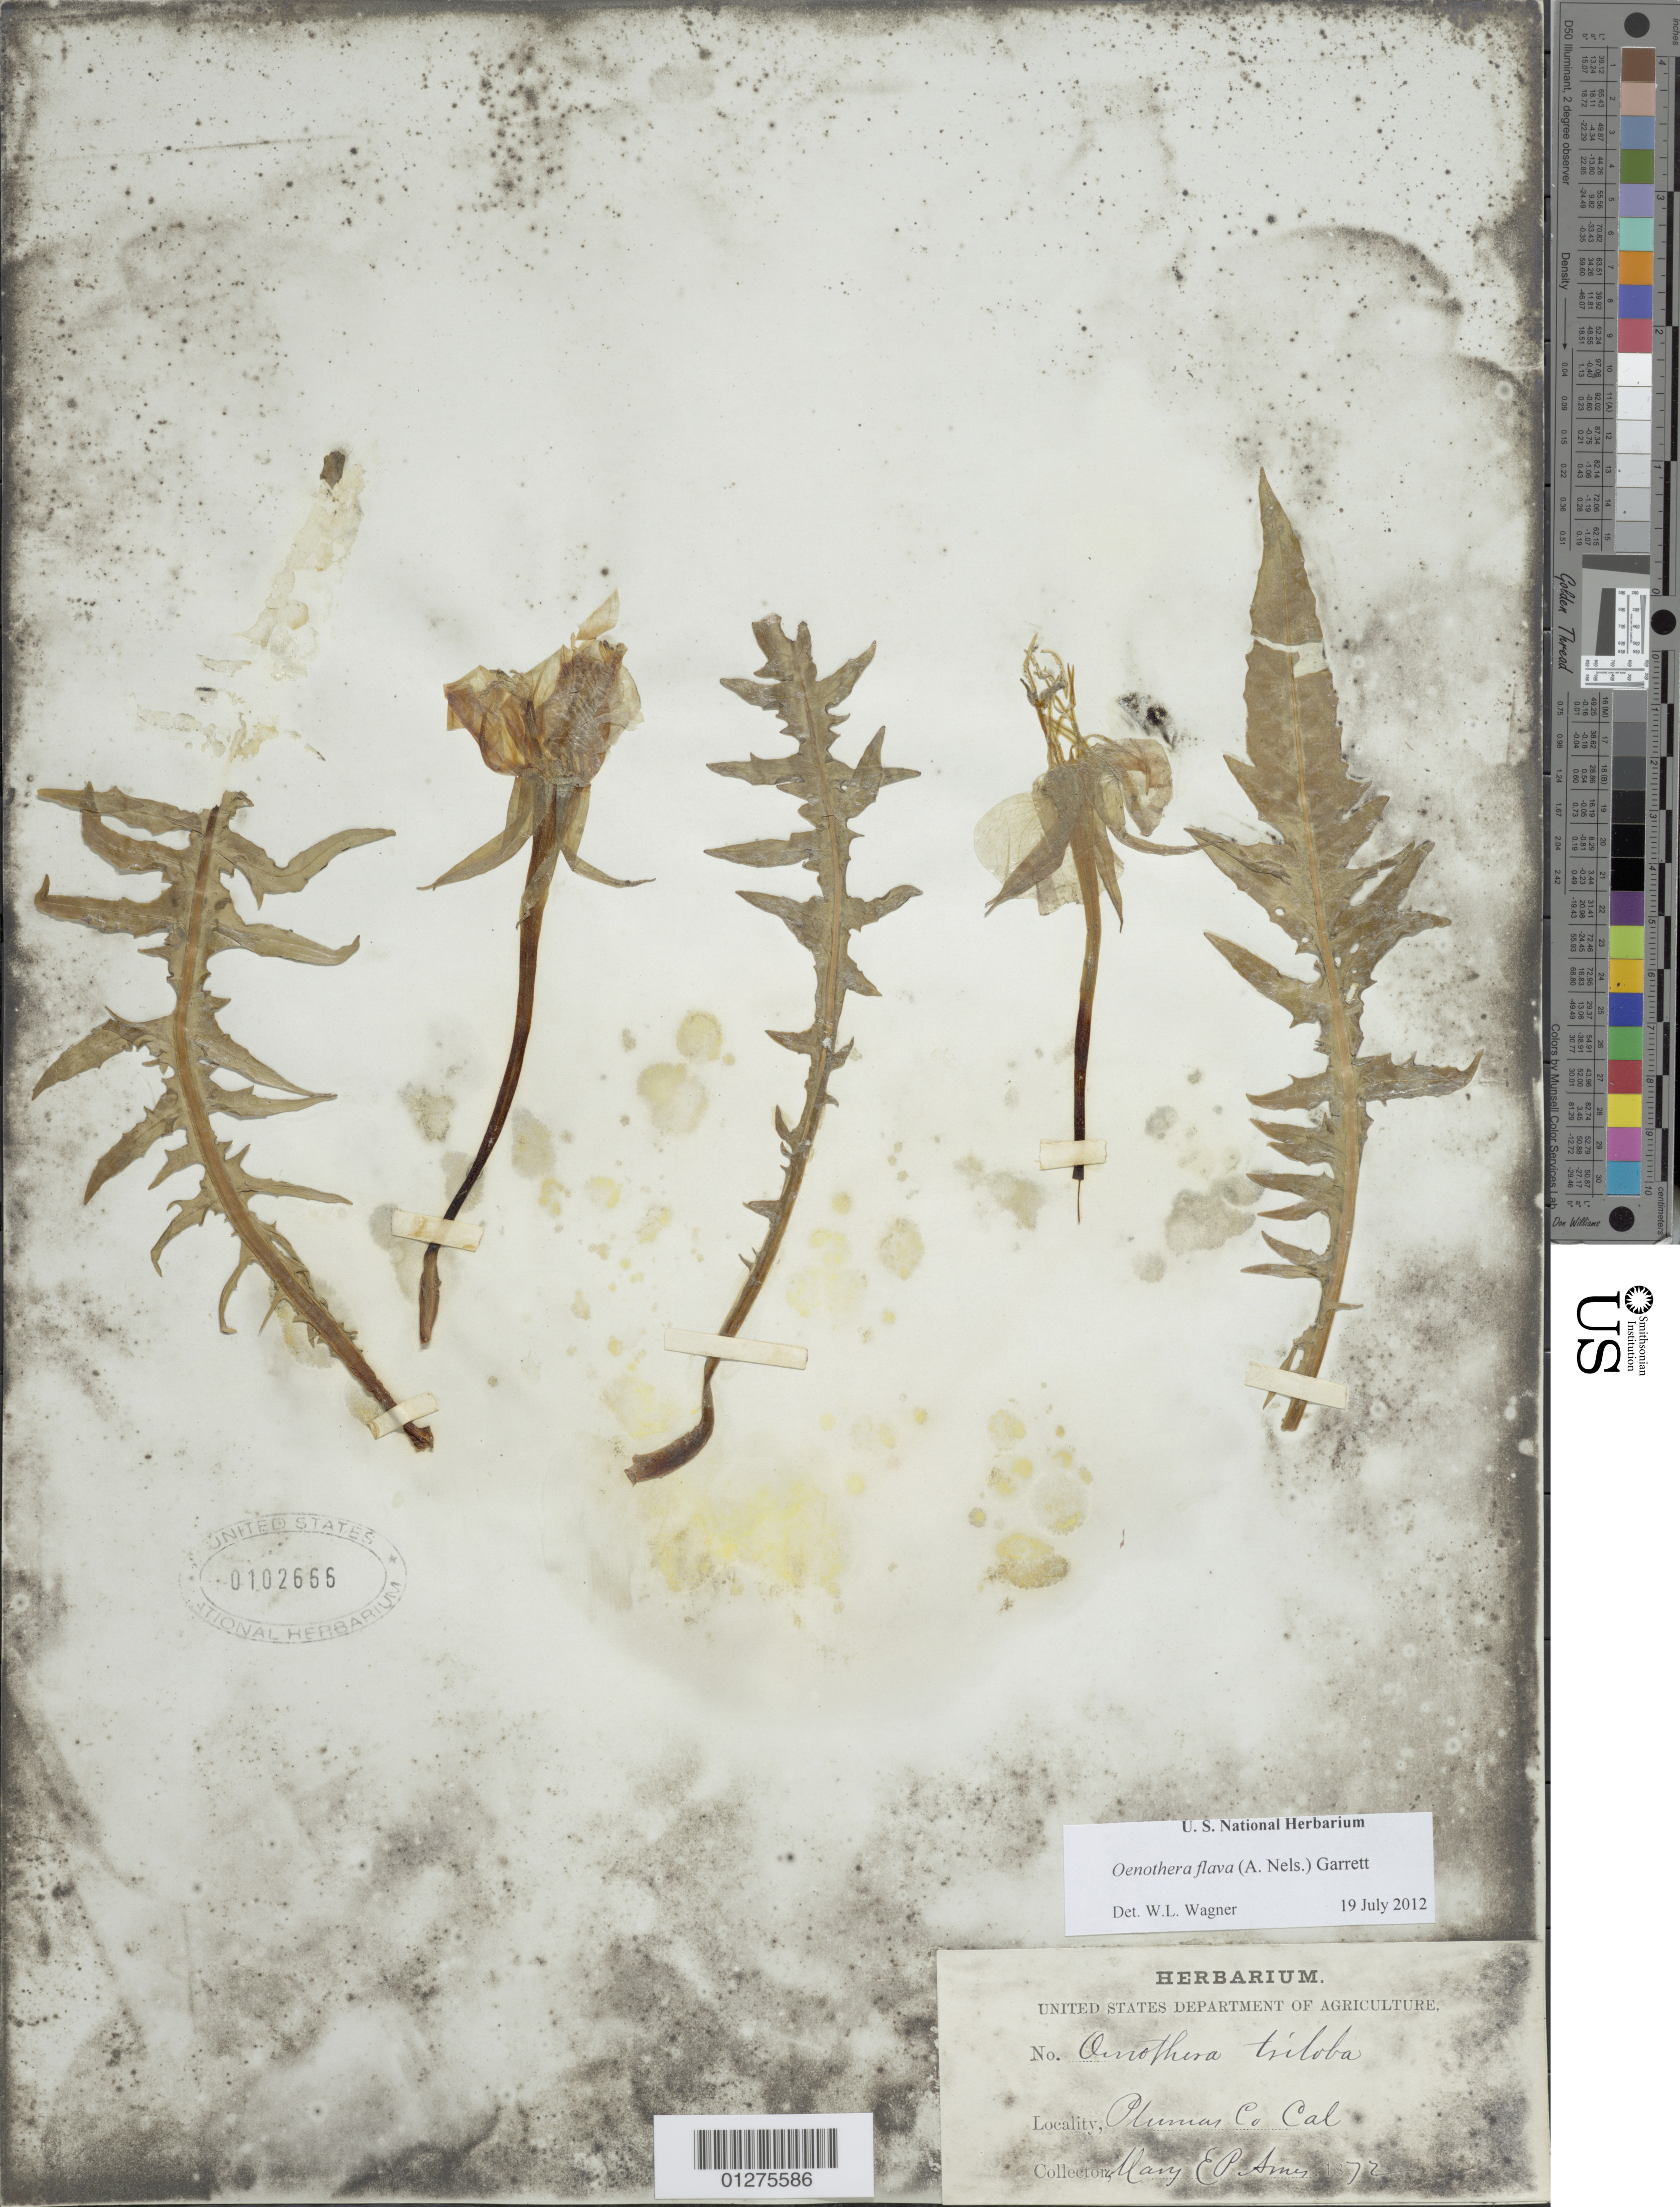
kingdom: Plantae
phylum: Tracheophyta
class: Magnoliopsida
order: Myrtales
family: Onagraceae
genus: Oenothera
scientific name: Oenothera flava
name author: (A. Nelson) Garrett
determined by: Wagner, W. L., (BOT), Smithsonian Institution - National Museum of Natural History (UNITED STATES)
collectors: M. E. P. Ames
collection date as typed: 1872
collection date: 1872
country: United States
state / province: California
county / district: Plumas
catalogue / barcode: US 102666